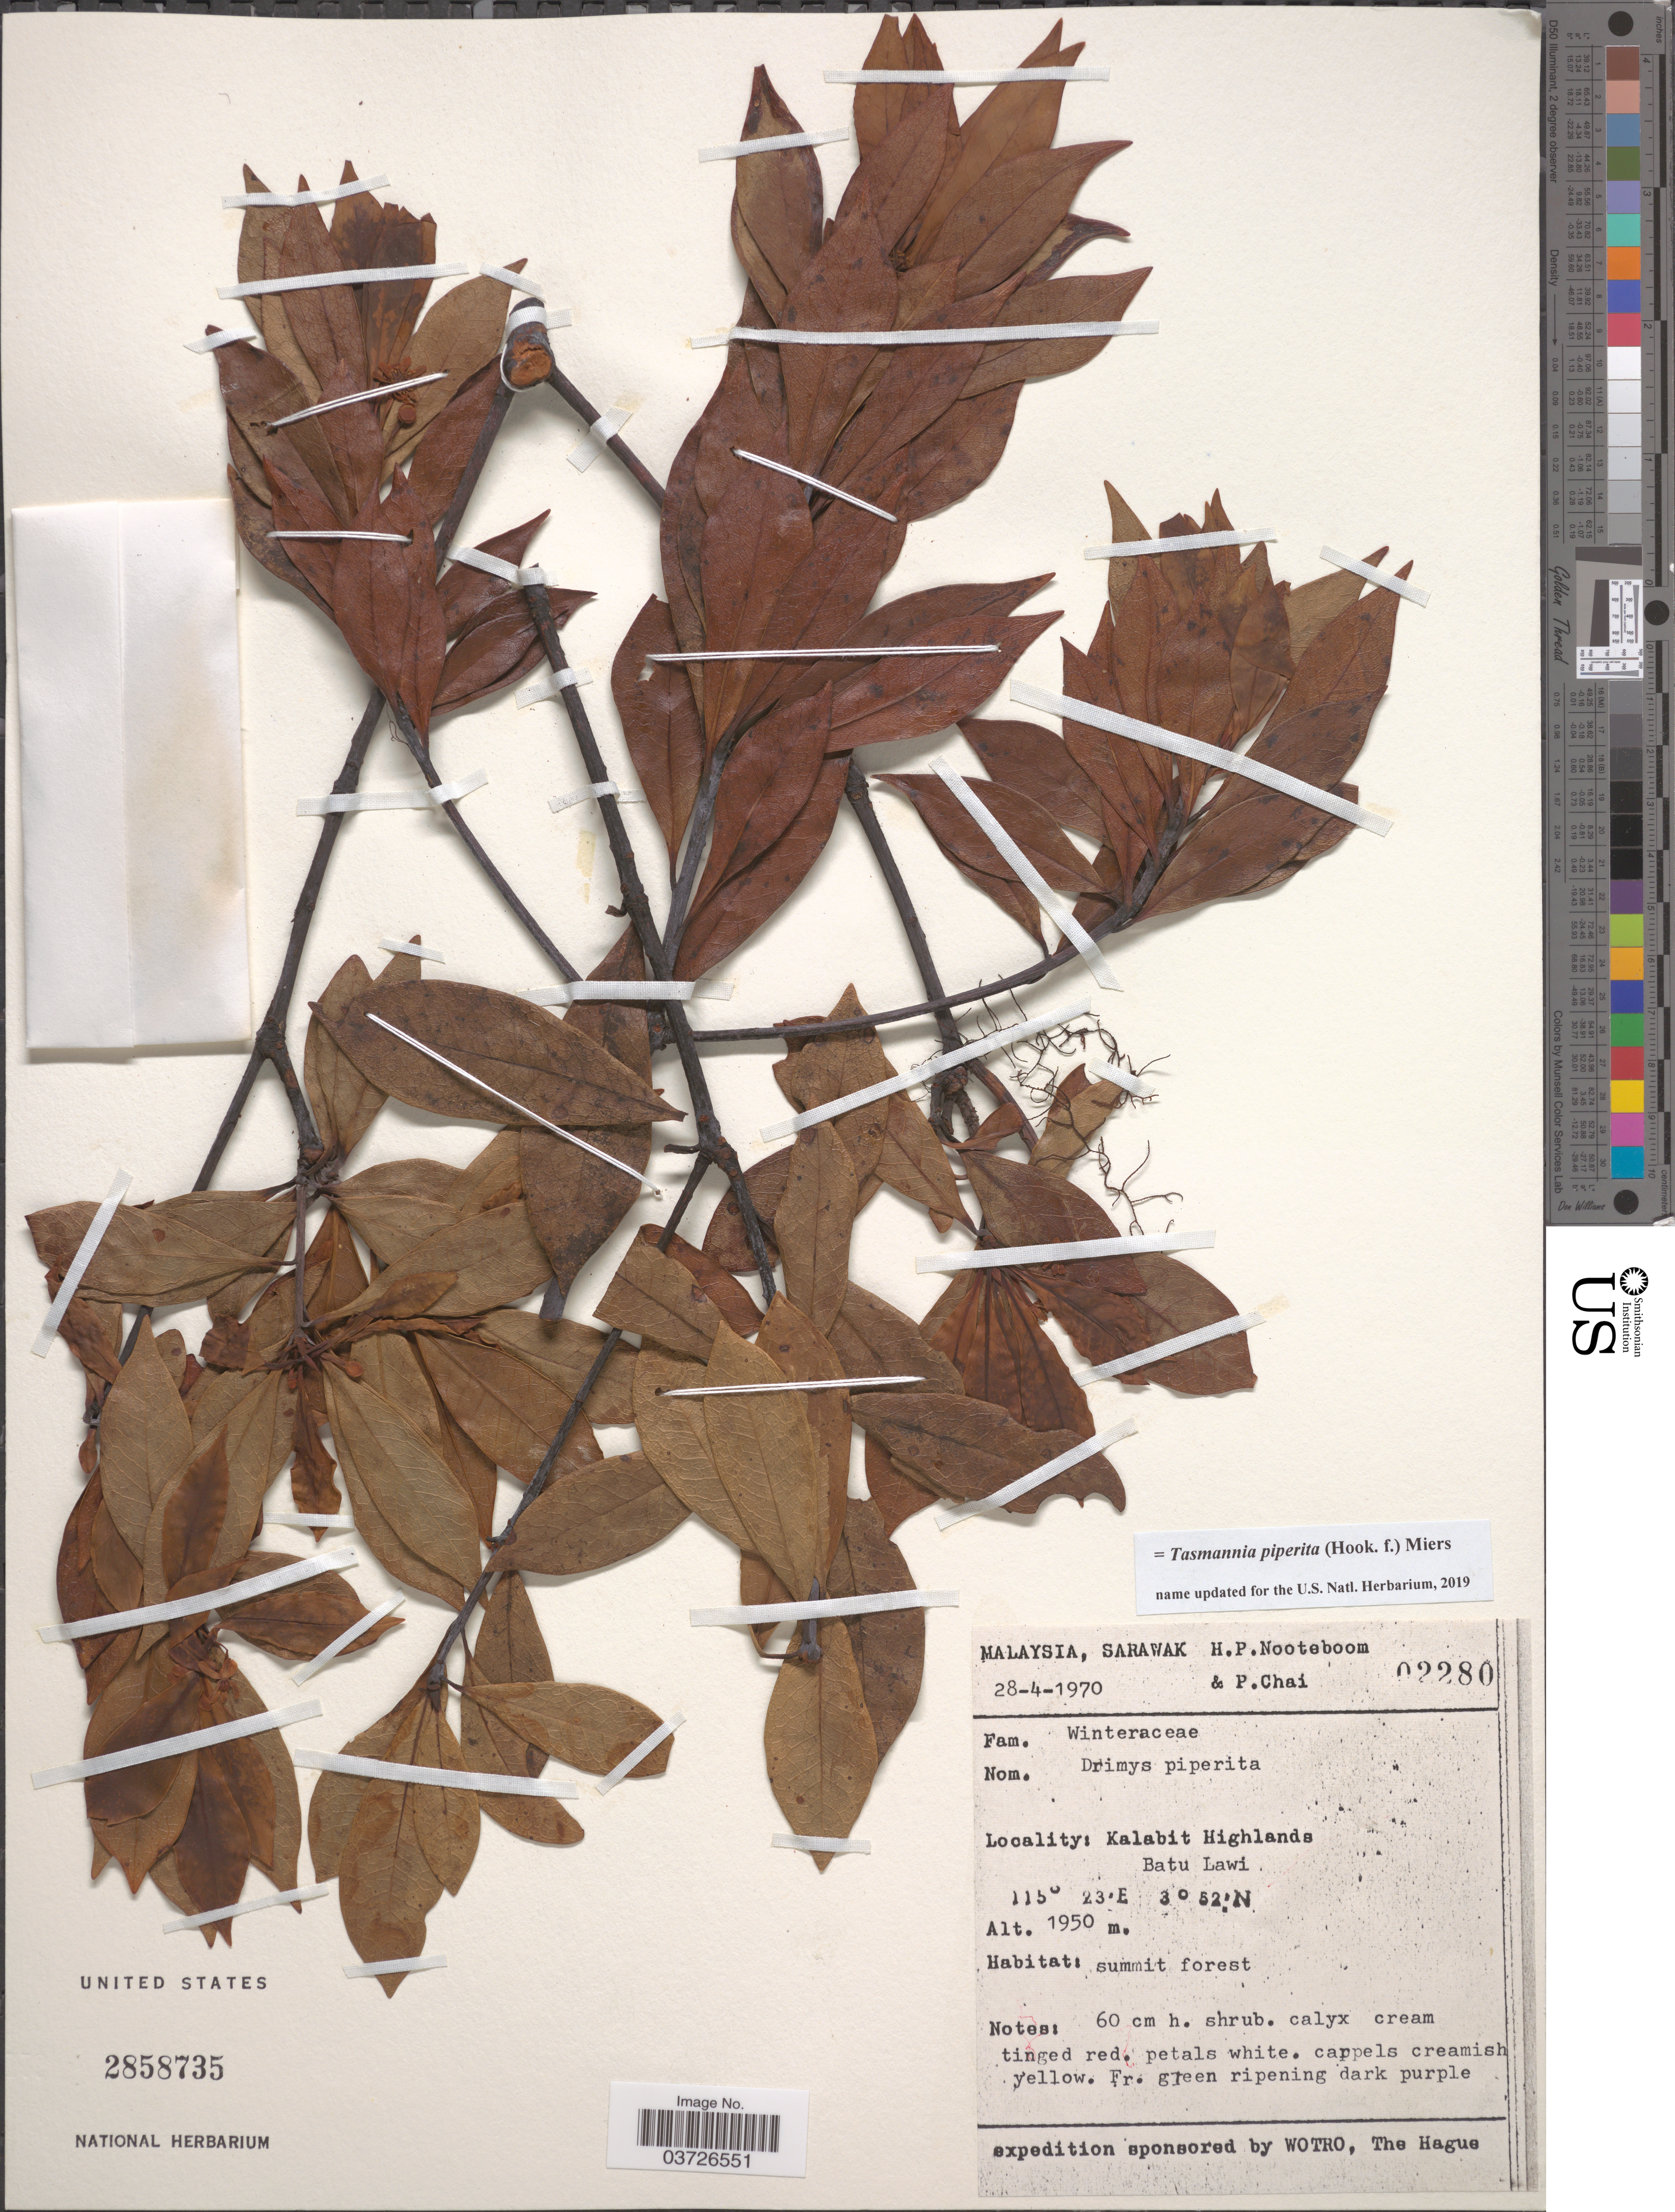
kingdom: Plantae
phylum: Tracheophyta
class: Magnoliopsida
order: Canellales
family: Winteraceae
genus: Tasmannia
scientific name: Tasmannia piperita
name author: (Hook. f.) Miers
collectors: H. P. Nooteboom & P. Chai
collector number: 02280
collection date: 1970-04-28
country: Malaysia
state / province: Sarawak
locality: Kalabit Highlands, Batu Lawi.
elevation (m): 1950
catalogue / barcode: US 2858735